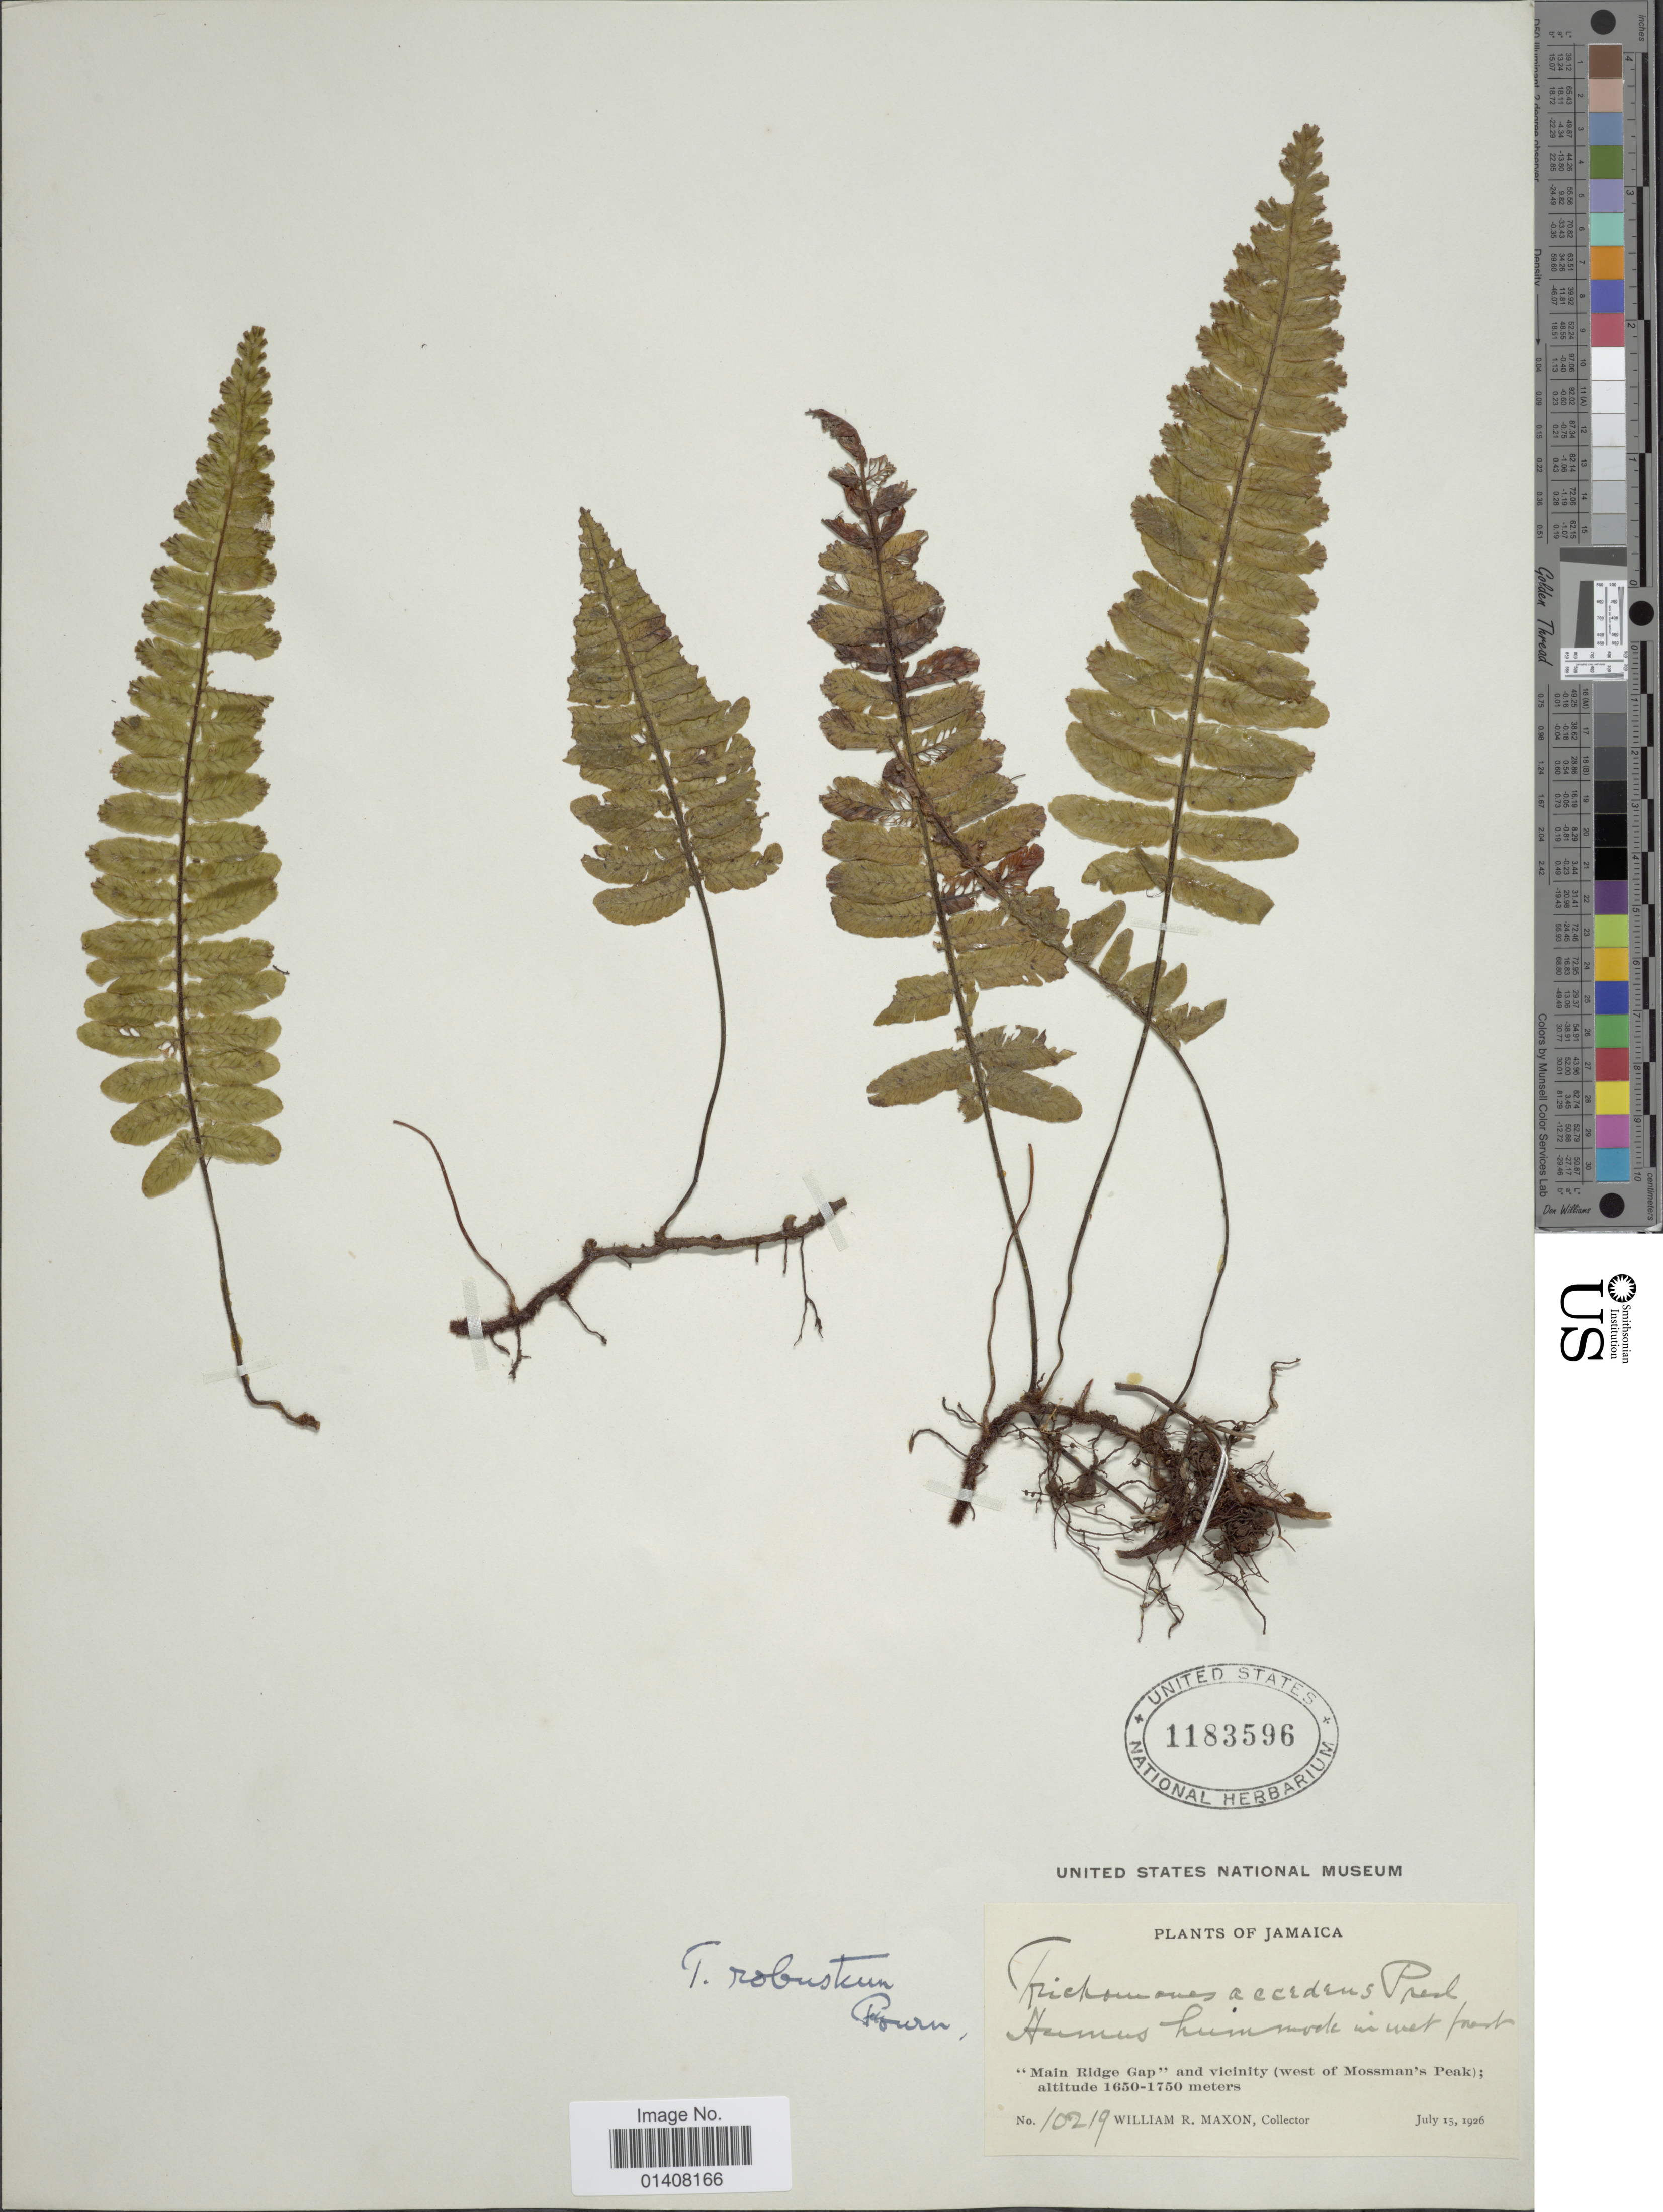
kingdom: Plantae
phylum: Tracheophyta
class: Polypodiopsida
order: Hymenophyllales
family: Hymenophyllaceae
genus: Trichomanes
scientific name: Trichomanes robustum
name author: E. Fourn.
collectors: W. R. Maxon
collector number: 10219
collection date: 1926-07-15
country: Jamaica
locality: Main Ridge Gap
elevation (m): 1650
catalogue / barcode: US 1183596